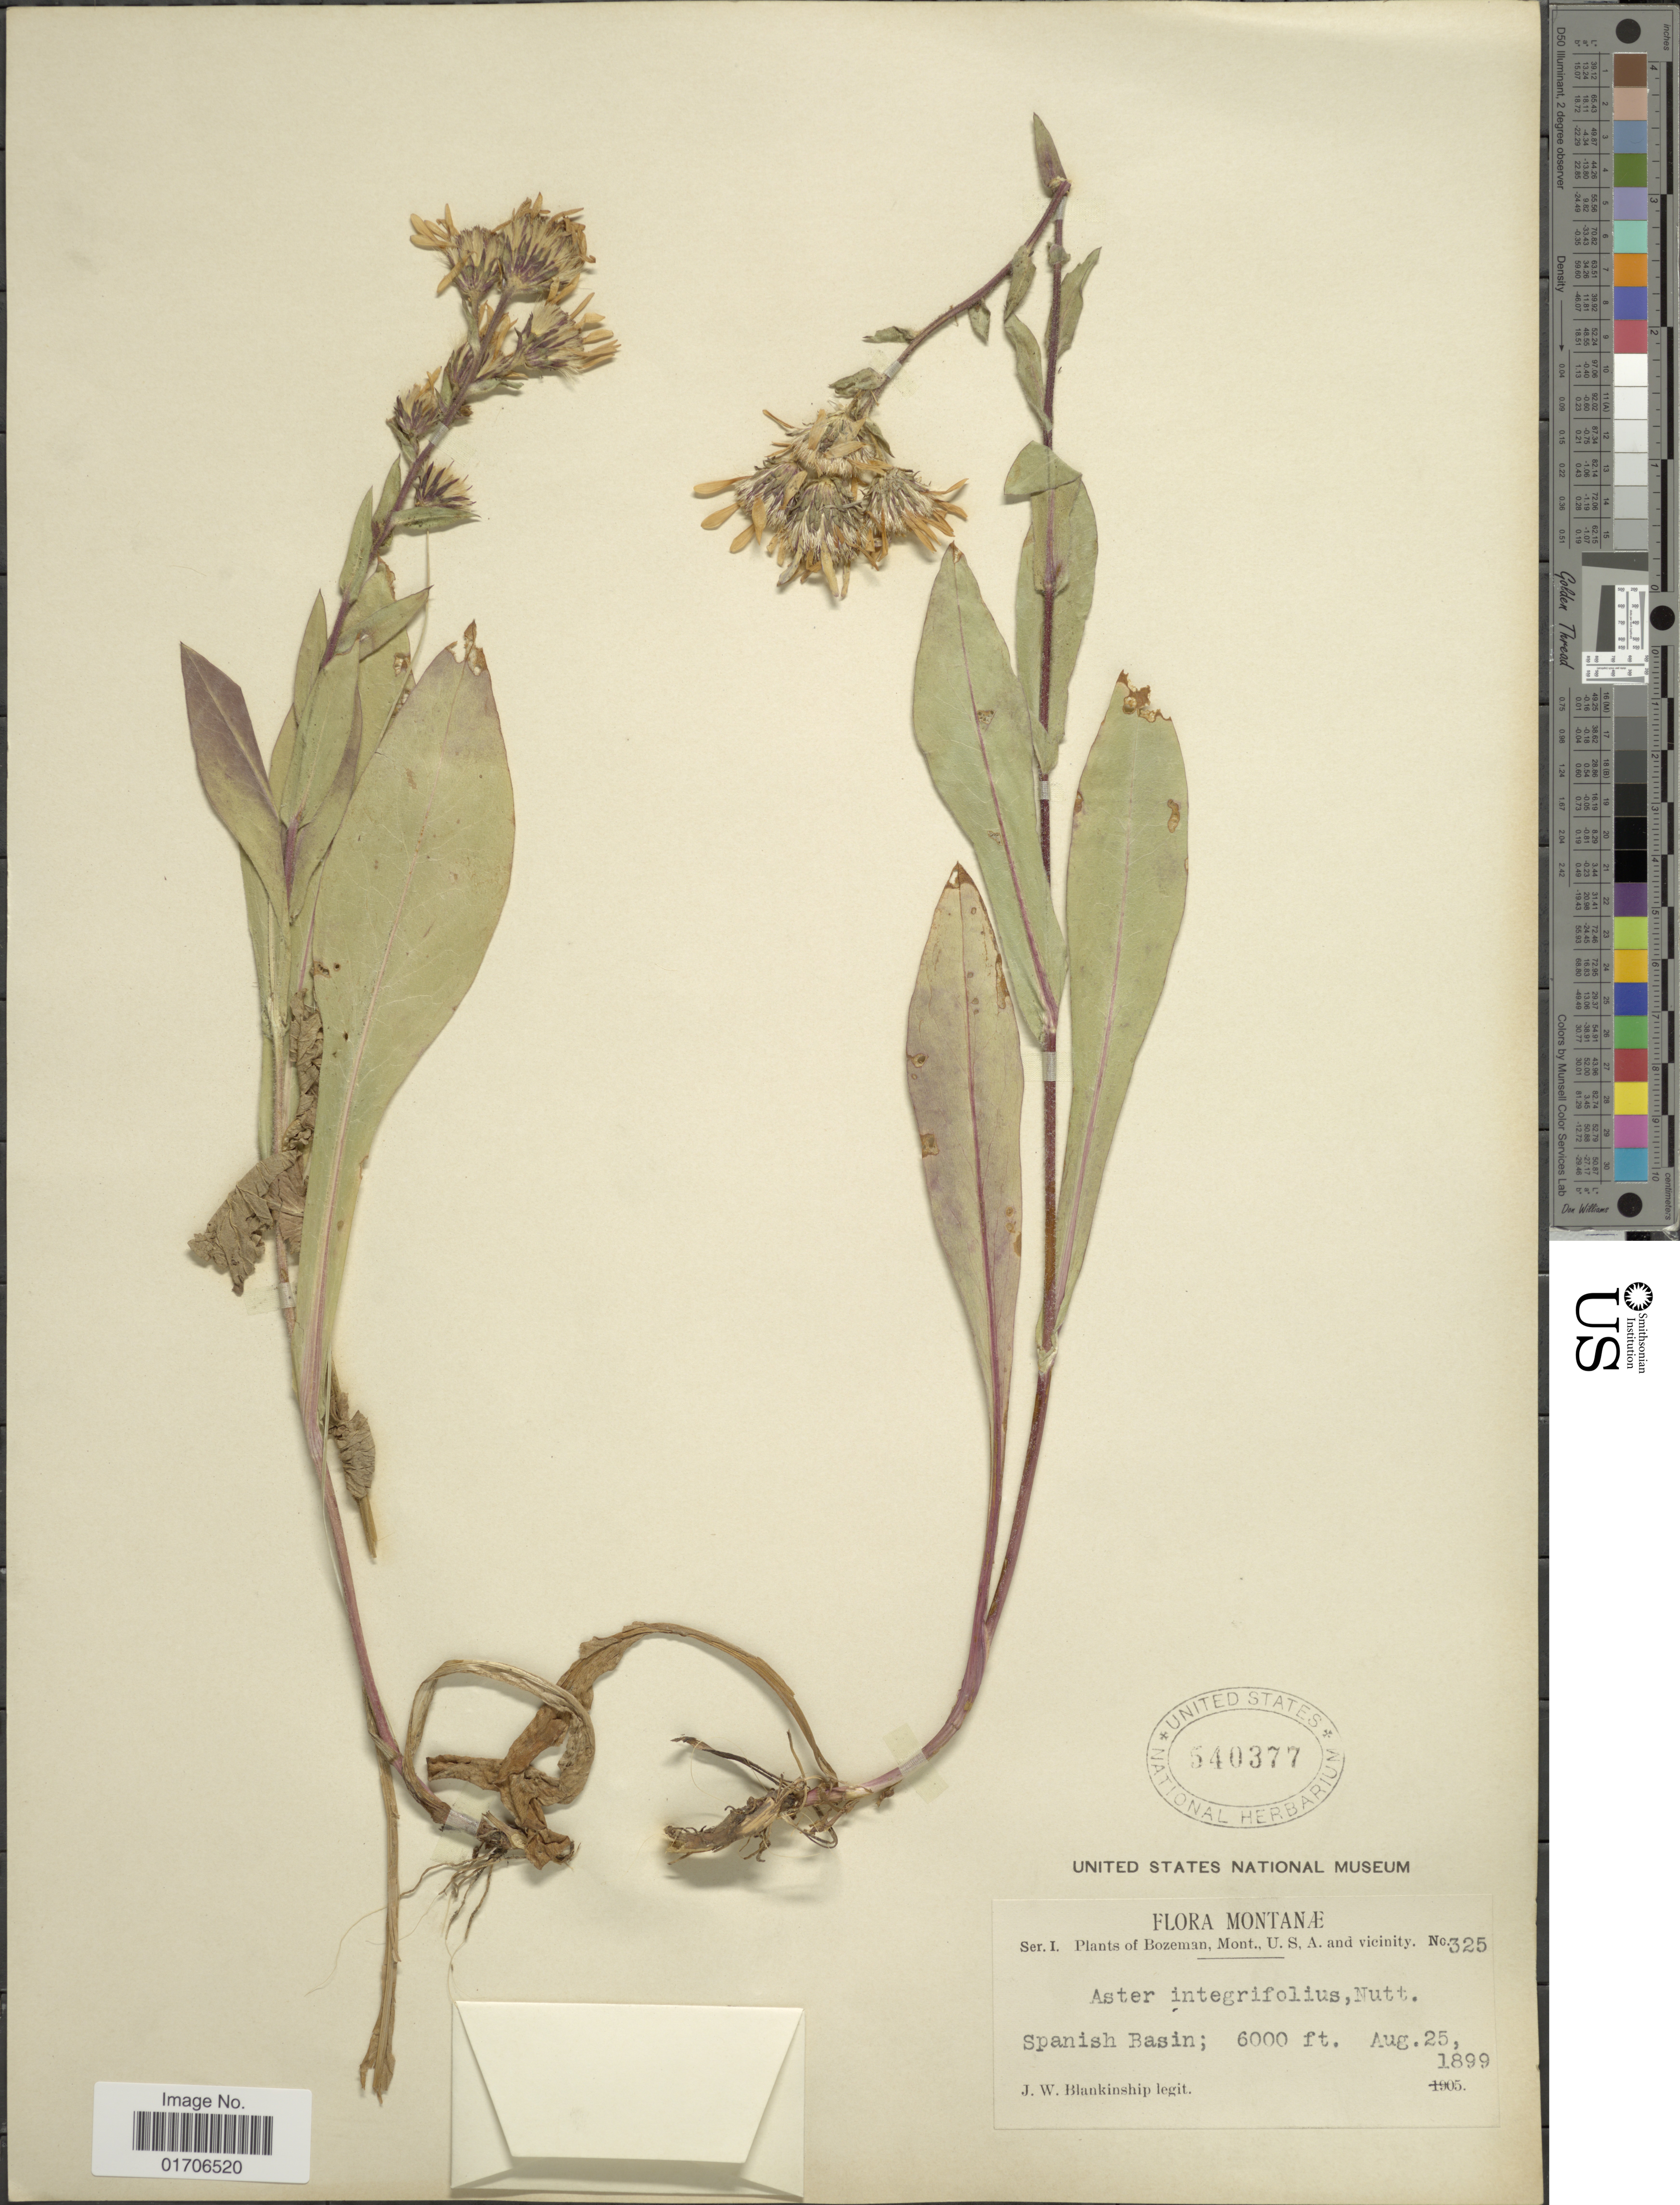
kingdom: Plantae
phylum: Tracheophyta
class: Magnoliopsida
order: Asterales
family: Asteraceae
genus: Eurybia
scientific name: Eurybia integrifolia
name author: (Nutt.) G.L. Nesom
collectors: J. W. Blankinship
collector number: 325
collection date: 1899-08-25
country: United States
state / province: Montana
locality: Ser. I. Bozeman, Mont., U.S.A. and vicinity. Spanish Basin.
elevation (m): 1829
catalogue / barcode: US 540377